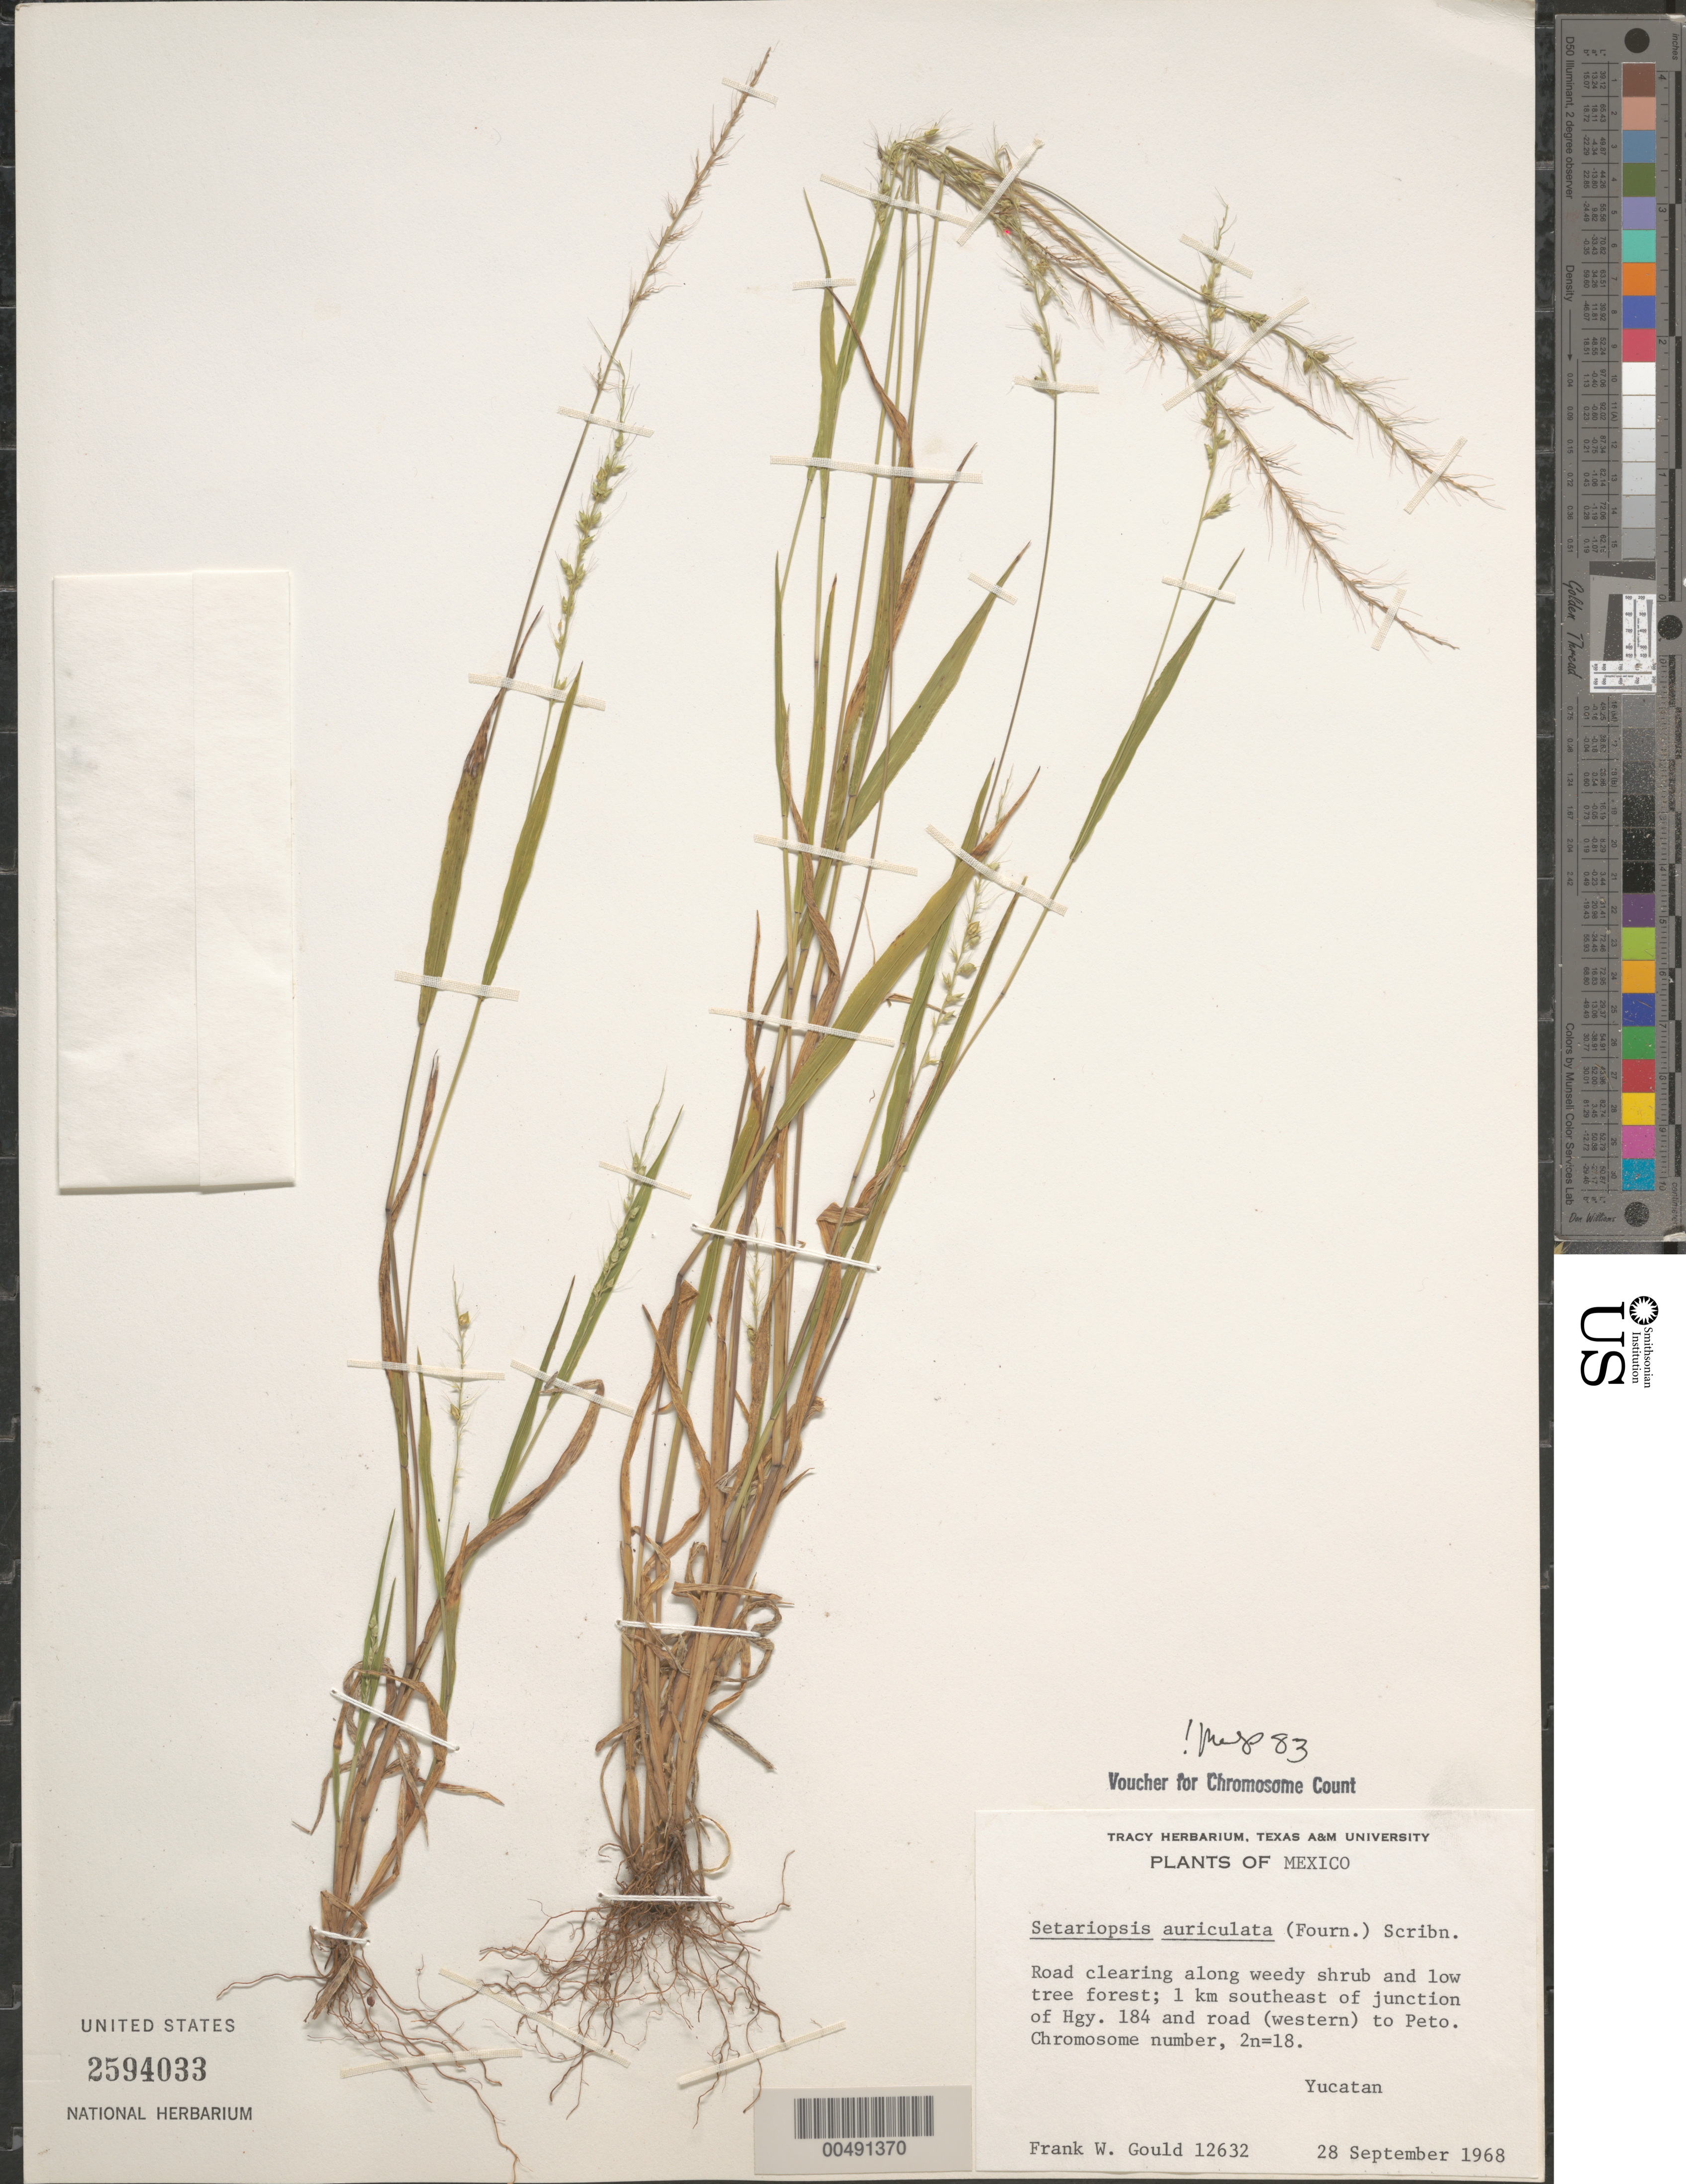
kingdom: Plantae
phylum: Tracheophyta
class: Liliopsida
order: Poales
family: Poaceae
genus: Setariopsis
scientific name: Setariopsis auriculata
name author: (E. Fourn.) Scribn.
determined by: Pohl, R. W.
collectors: F. W. Gould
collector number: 12632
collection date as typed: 28 Sep 1968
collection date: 1968-09-28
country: Mexico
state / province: Yucatan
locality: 1 km SE of jct of Hwy 184 & rd (W) to Peto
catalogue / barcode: US 2594033